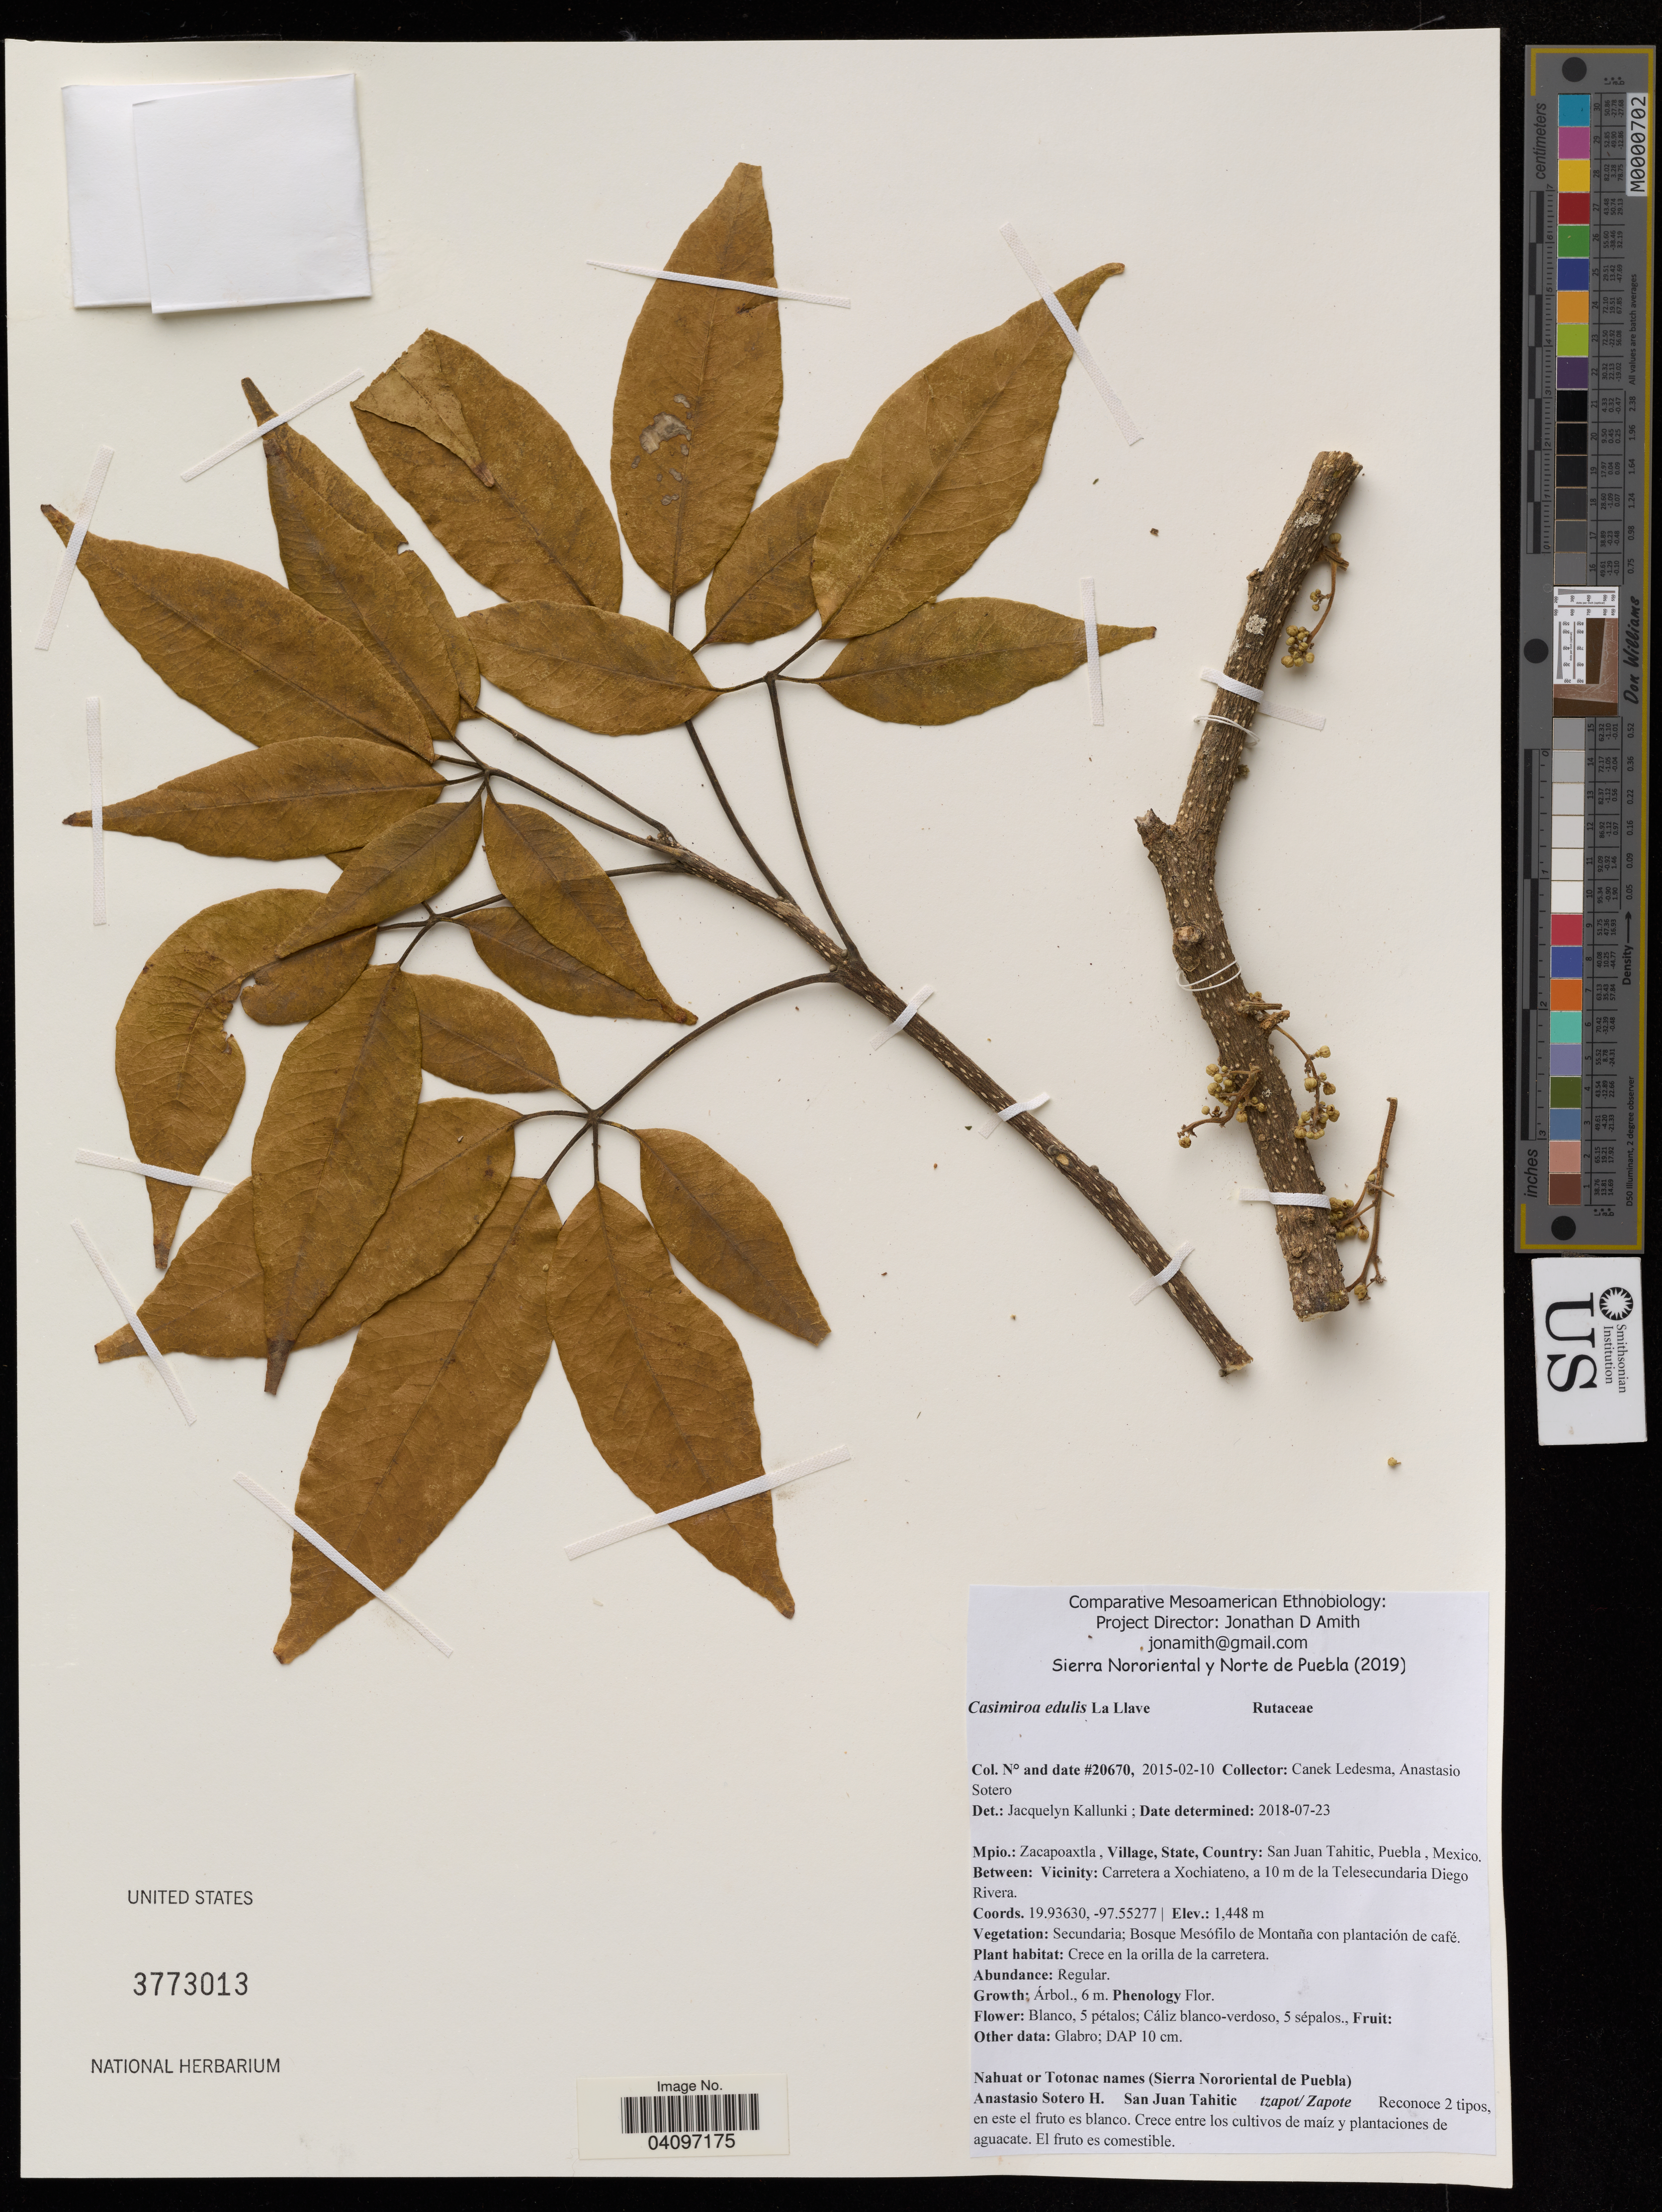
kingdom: Plantae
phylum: Tracheophyta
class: Magnoliopsida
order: Sapindales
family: Rutaceae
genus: Casimiroa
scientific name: Casimiroa edulis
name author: La Llave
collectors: A. Sotero H.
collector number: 20670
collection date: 2015-02-10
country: Mexico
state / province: Puebla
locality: Mpio.: Zacapoaxtla. San Juan Tahitic. Vicinity: Carretera a Xochiateno, a 10 m de la Telesecundaria Diego Rivera.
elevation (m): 1448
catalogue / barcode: US 3773013